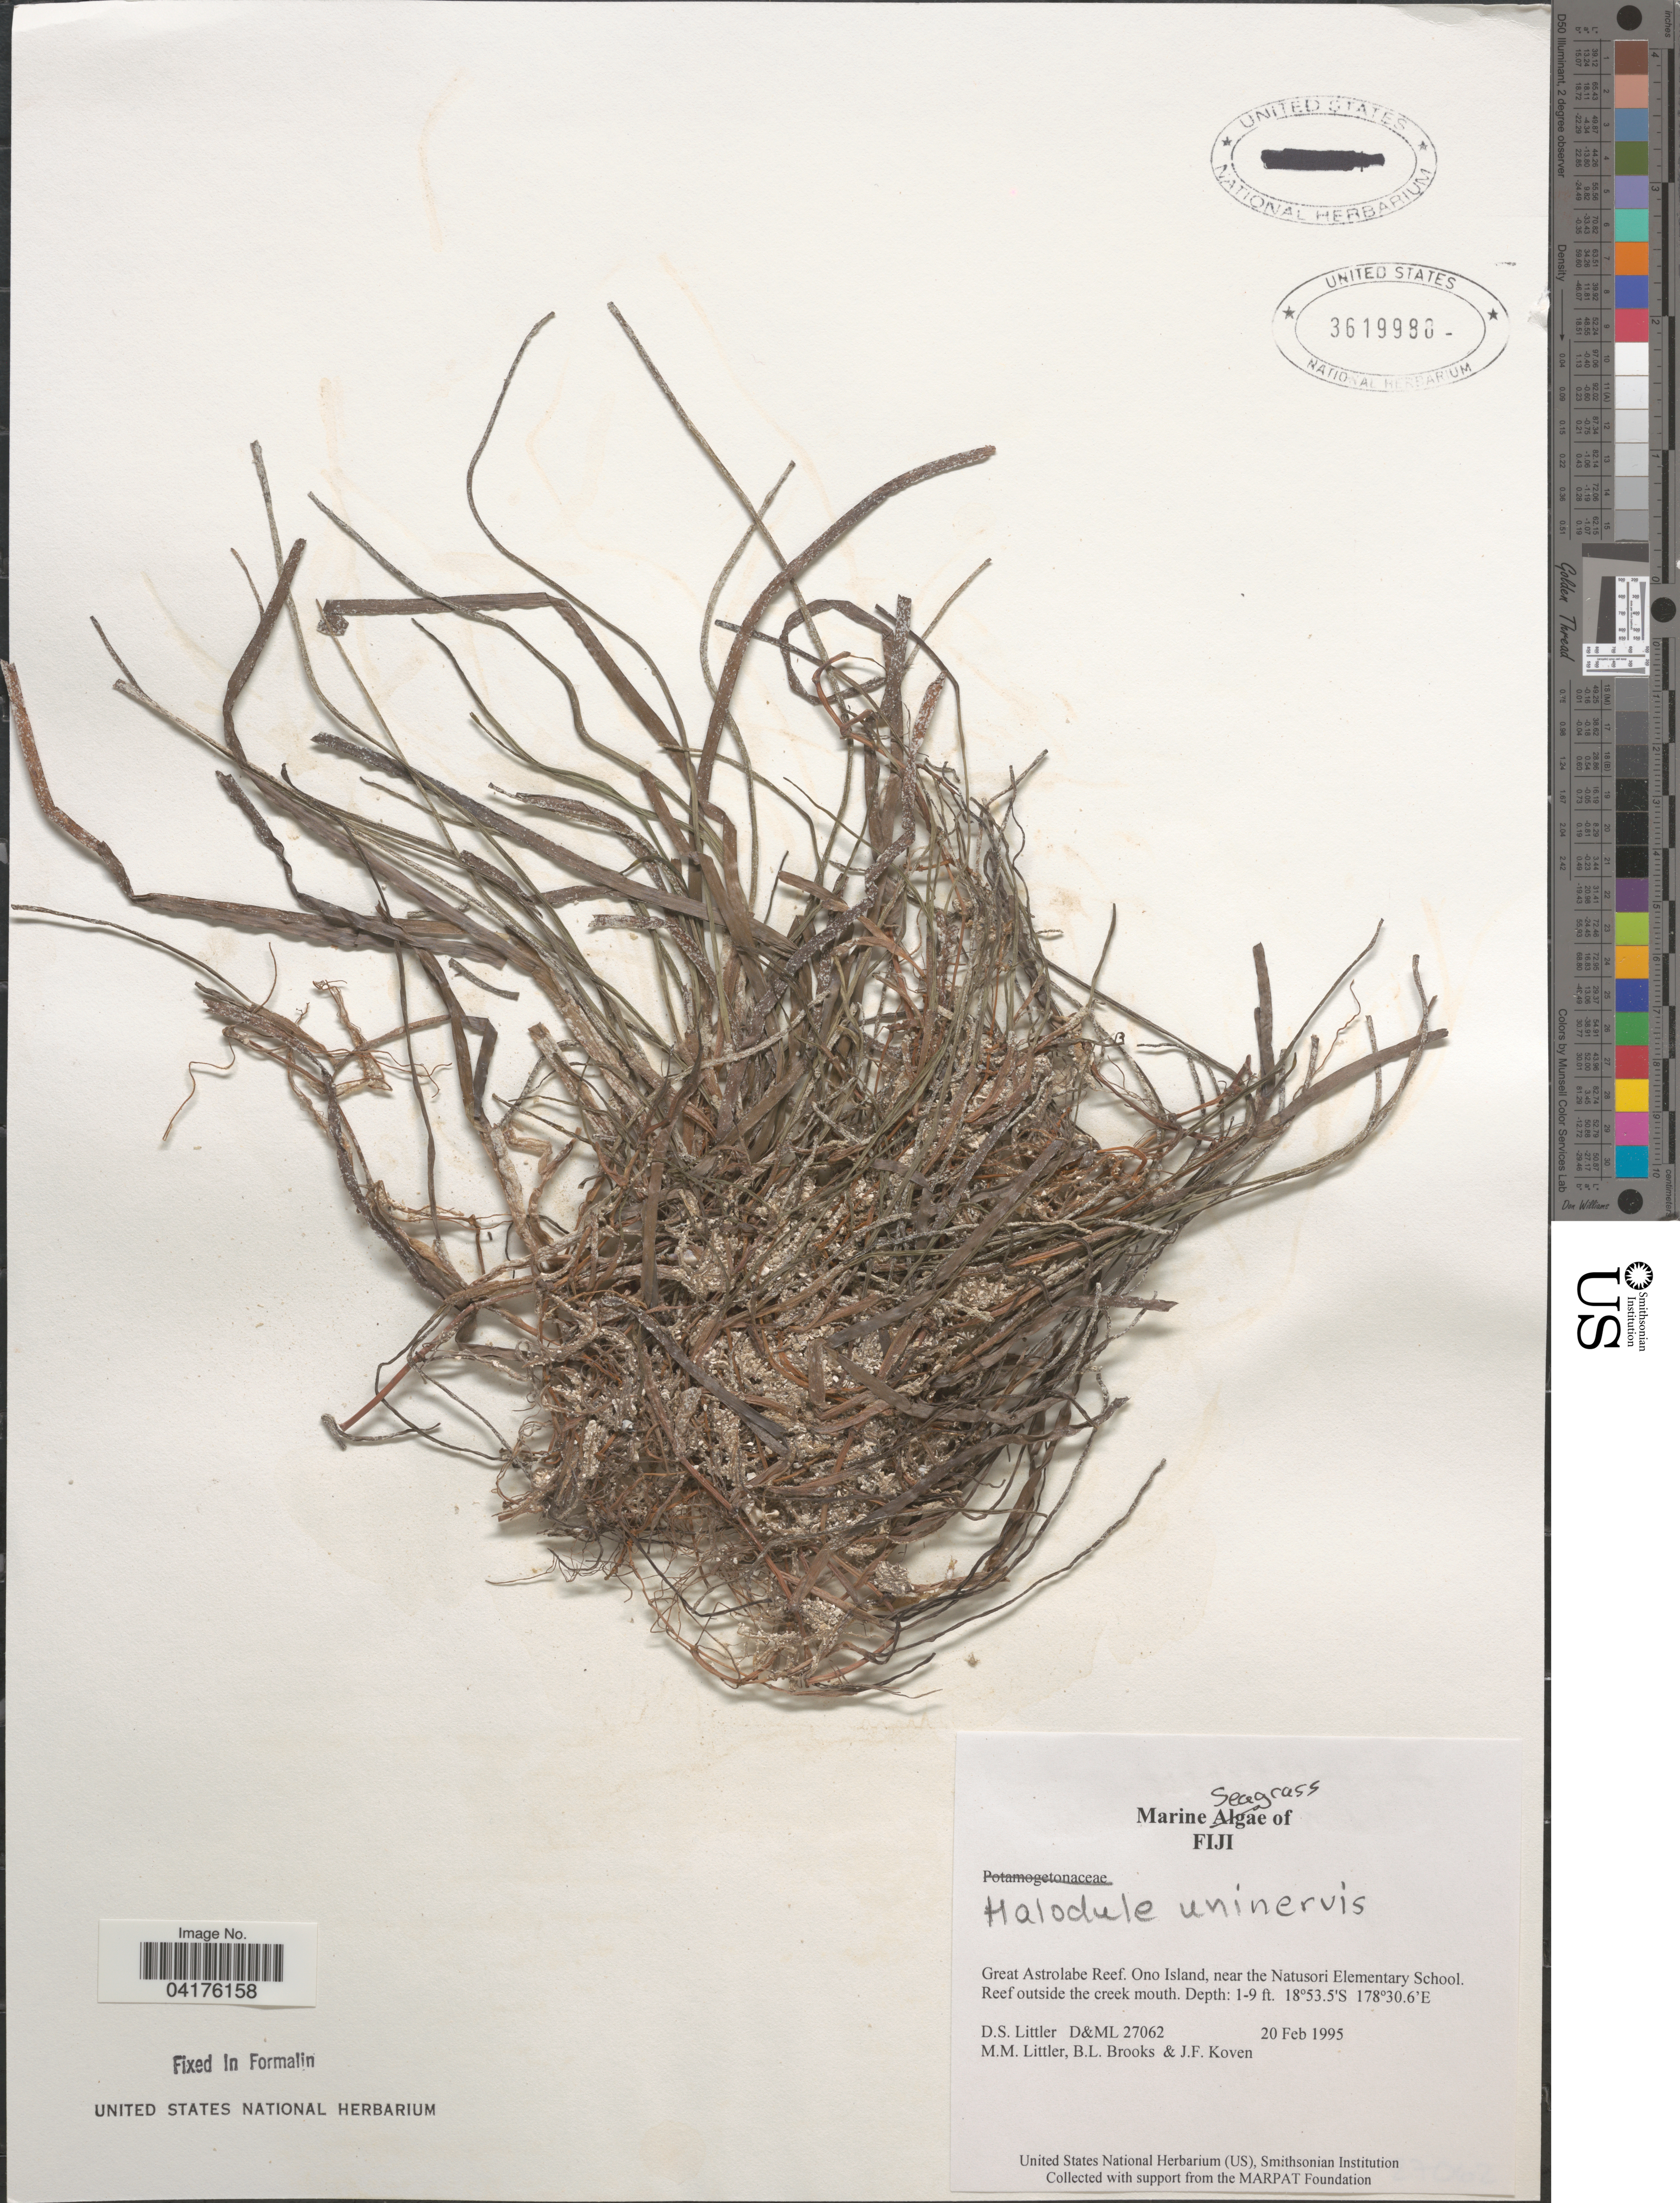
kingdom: Plantae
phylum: Tracheophyta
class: Liliopsida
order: Alismatales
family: Cymodoceaceae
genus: Halodule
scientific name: Halodule uninervis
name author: (Forssk.) Asch.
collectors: D. S. Littler, B. Brooks & J. Koven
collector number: D&ML27062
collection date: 1995-02-20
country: Fiji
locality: Great Astrolabe Reef. Ono Island, near the Natusori Elementary School. Reef outside the creek mouth.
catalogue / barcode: US 3619988